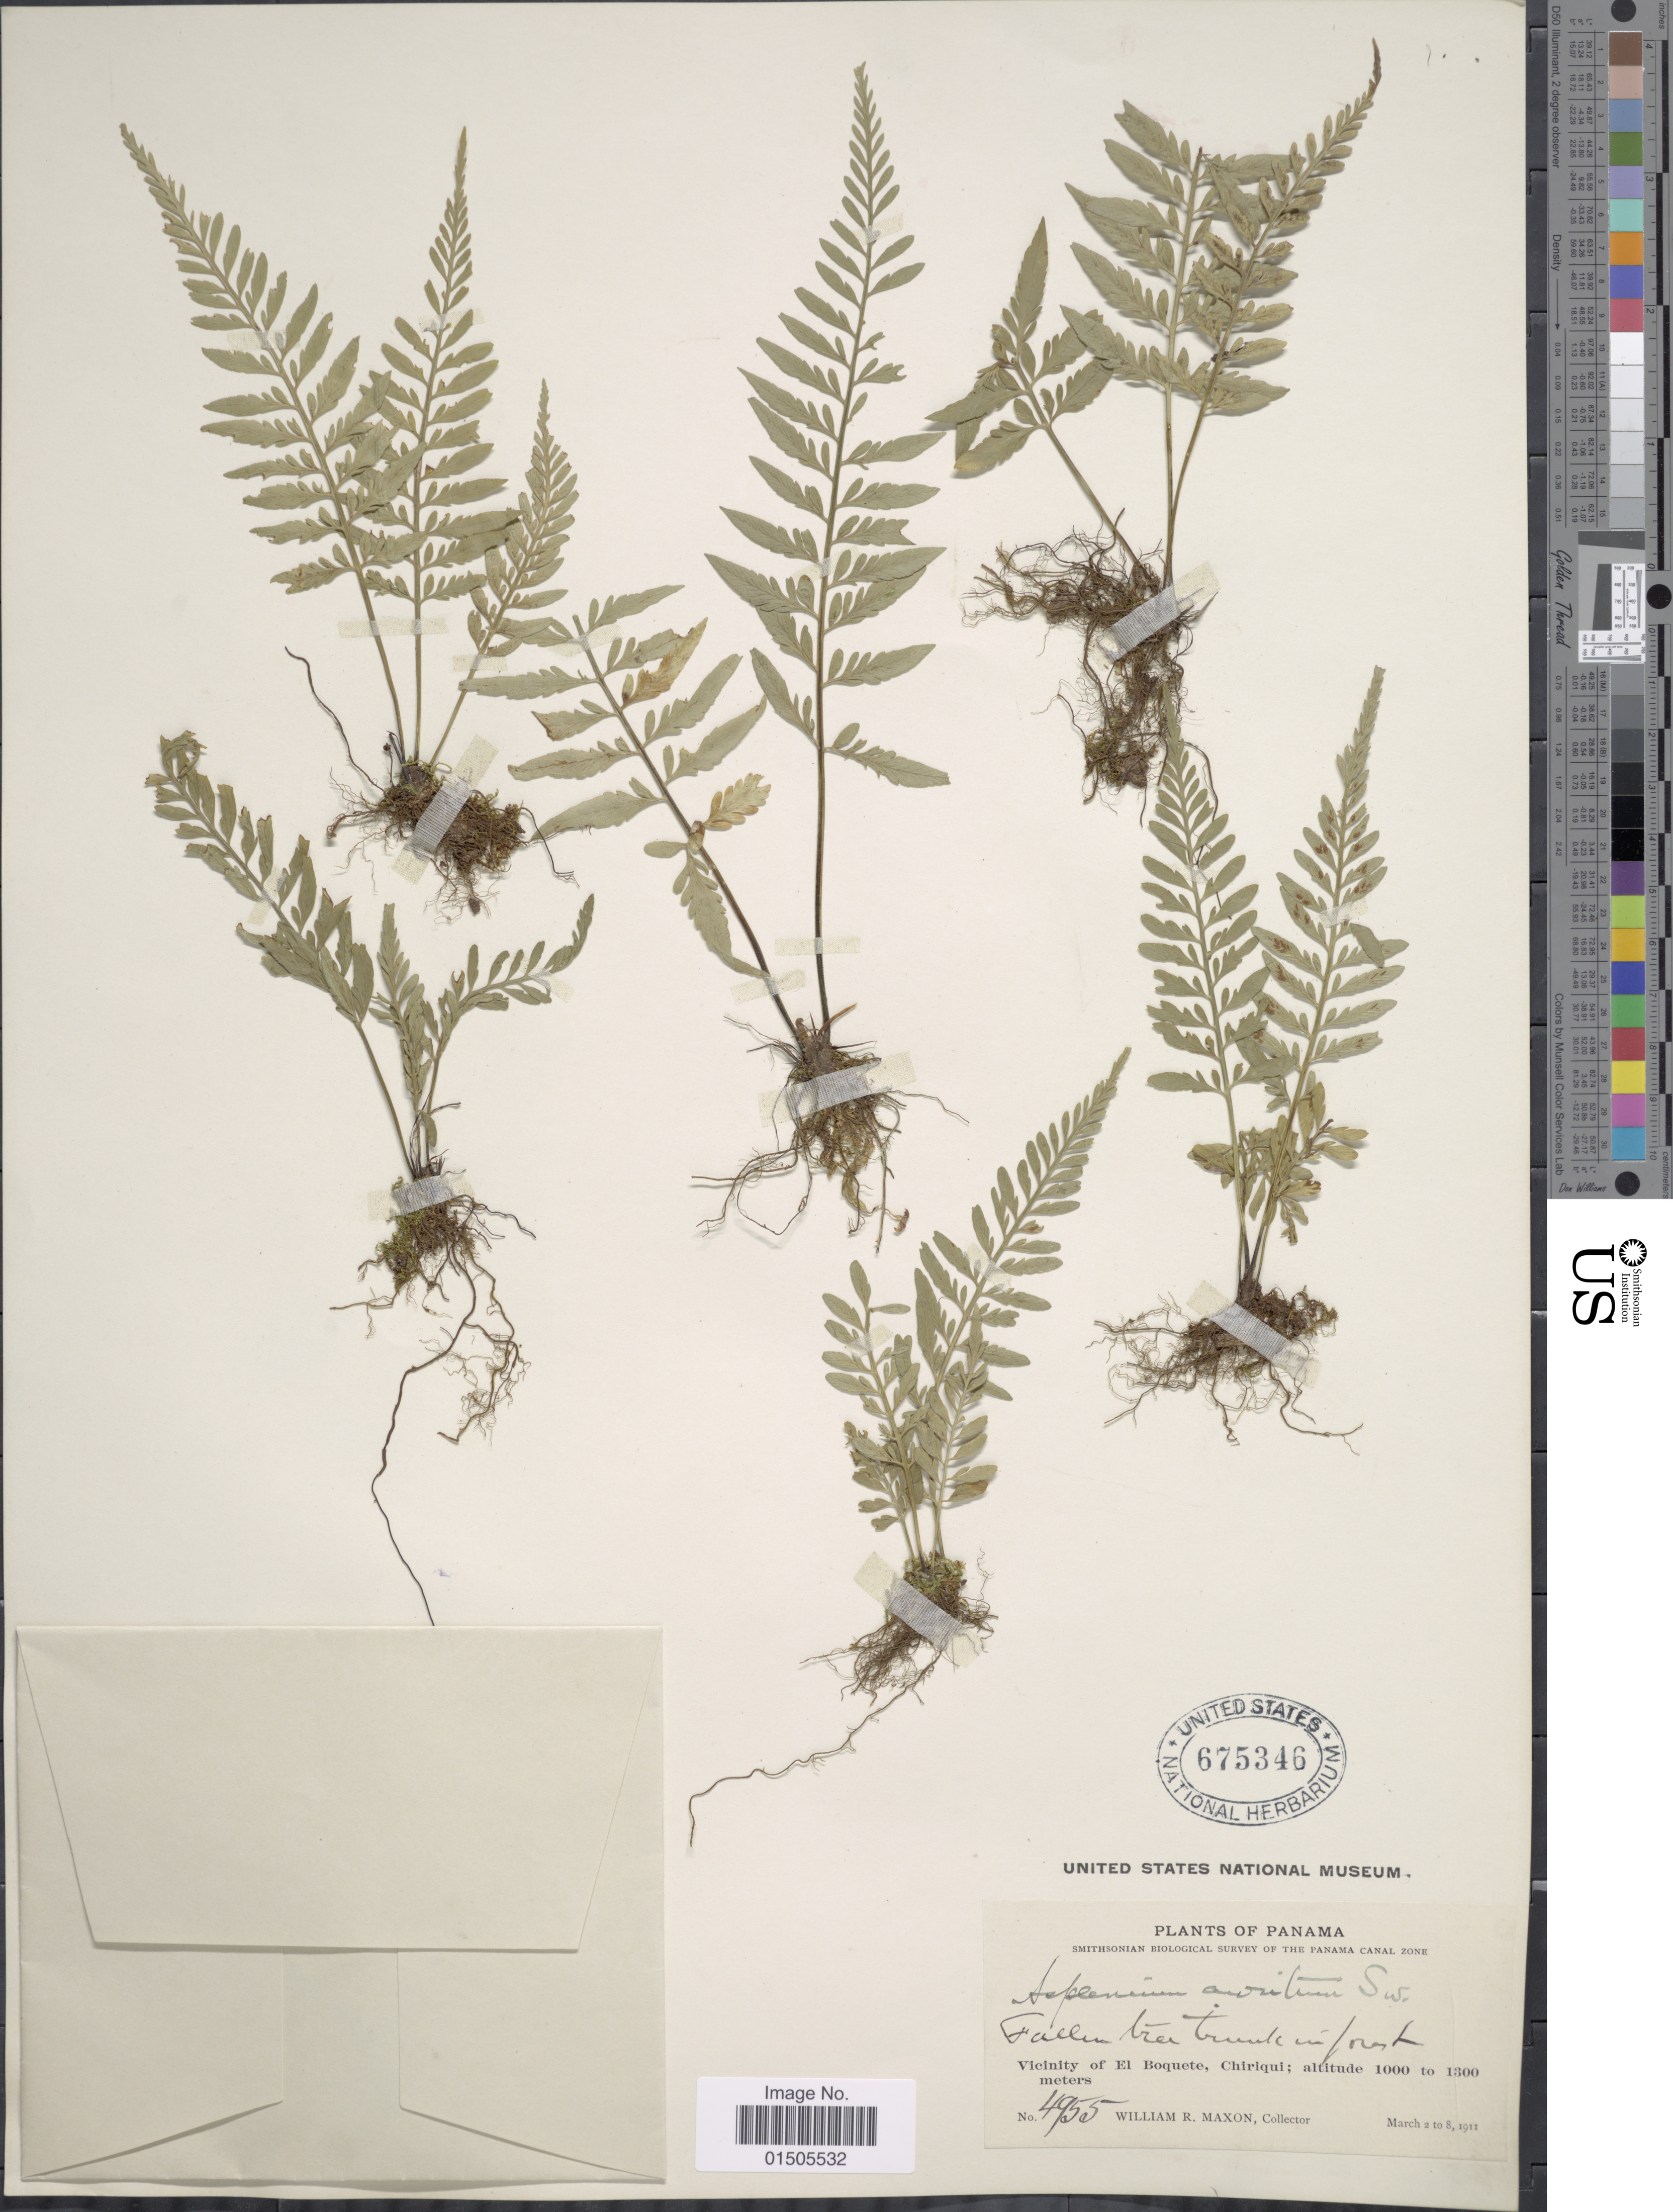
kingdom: Plantae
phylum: Tracheophyta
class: Polypodiopsida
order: Polypodiales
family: Aspleniaceae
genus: Asplenium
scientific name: Asplenium auritum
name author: Sw.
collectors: W. R. Maxon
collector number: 4955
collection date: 1911-03-02/1911-03-08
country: Panama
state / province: Chiriqui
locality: Vicinity of El Boquete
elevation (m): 1000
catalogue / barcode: US 675346